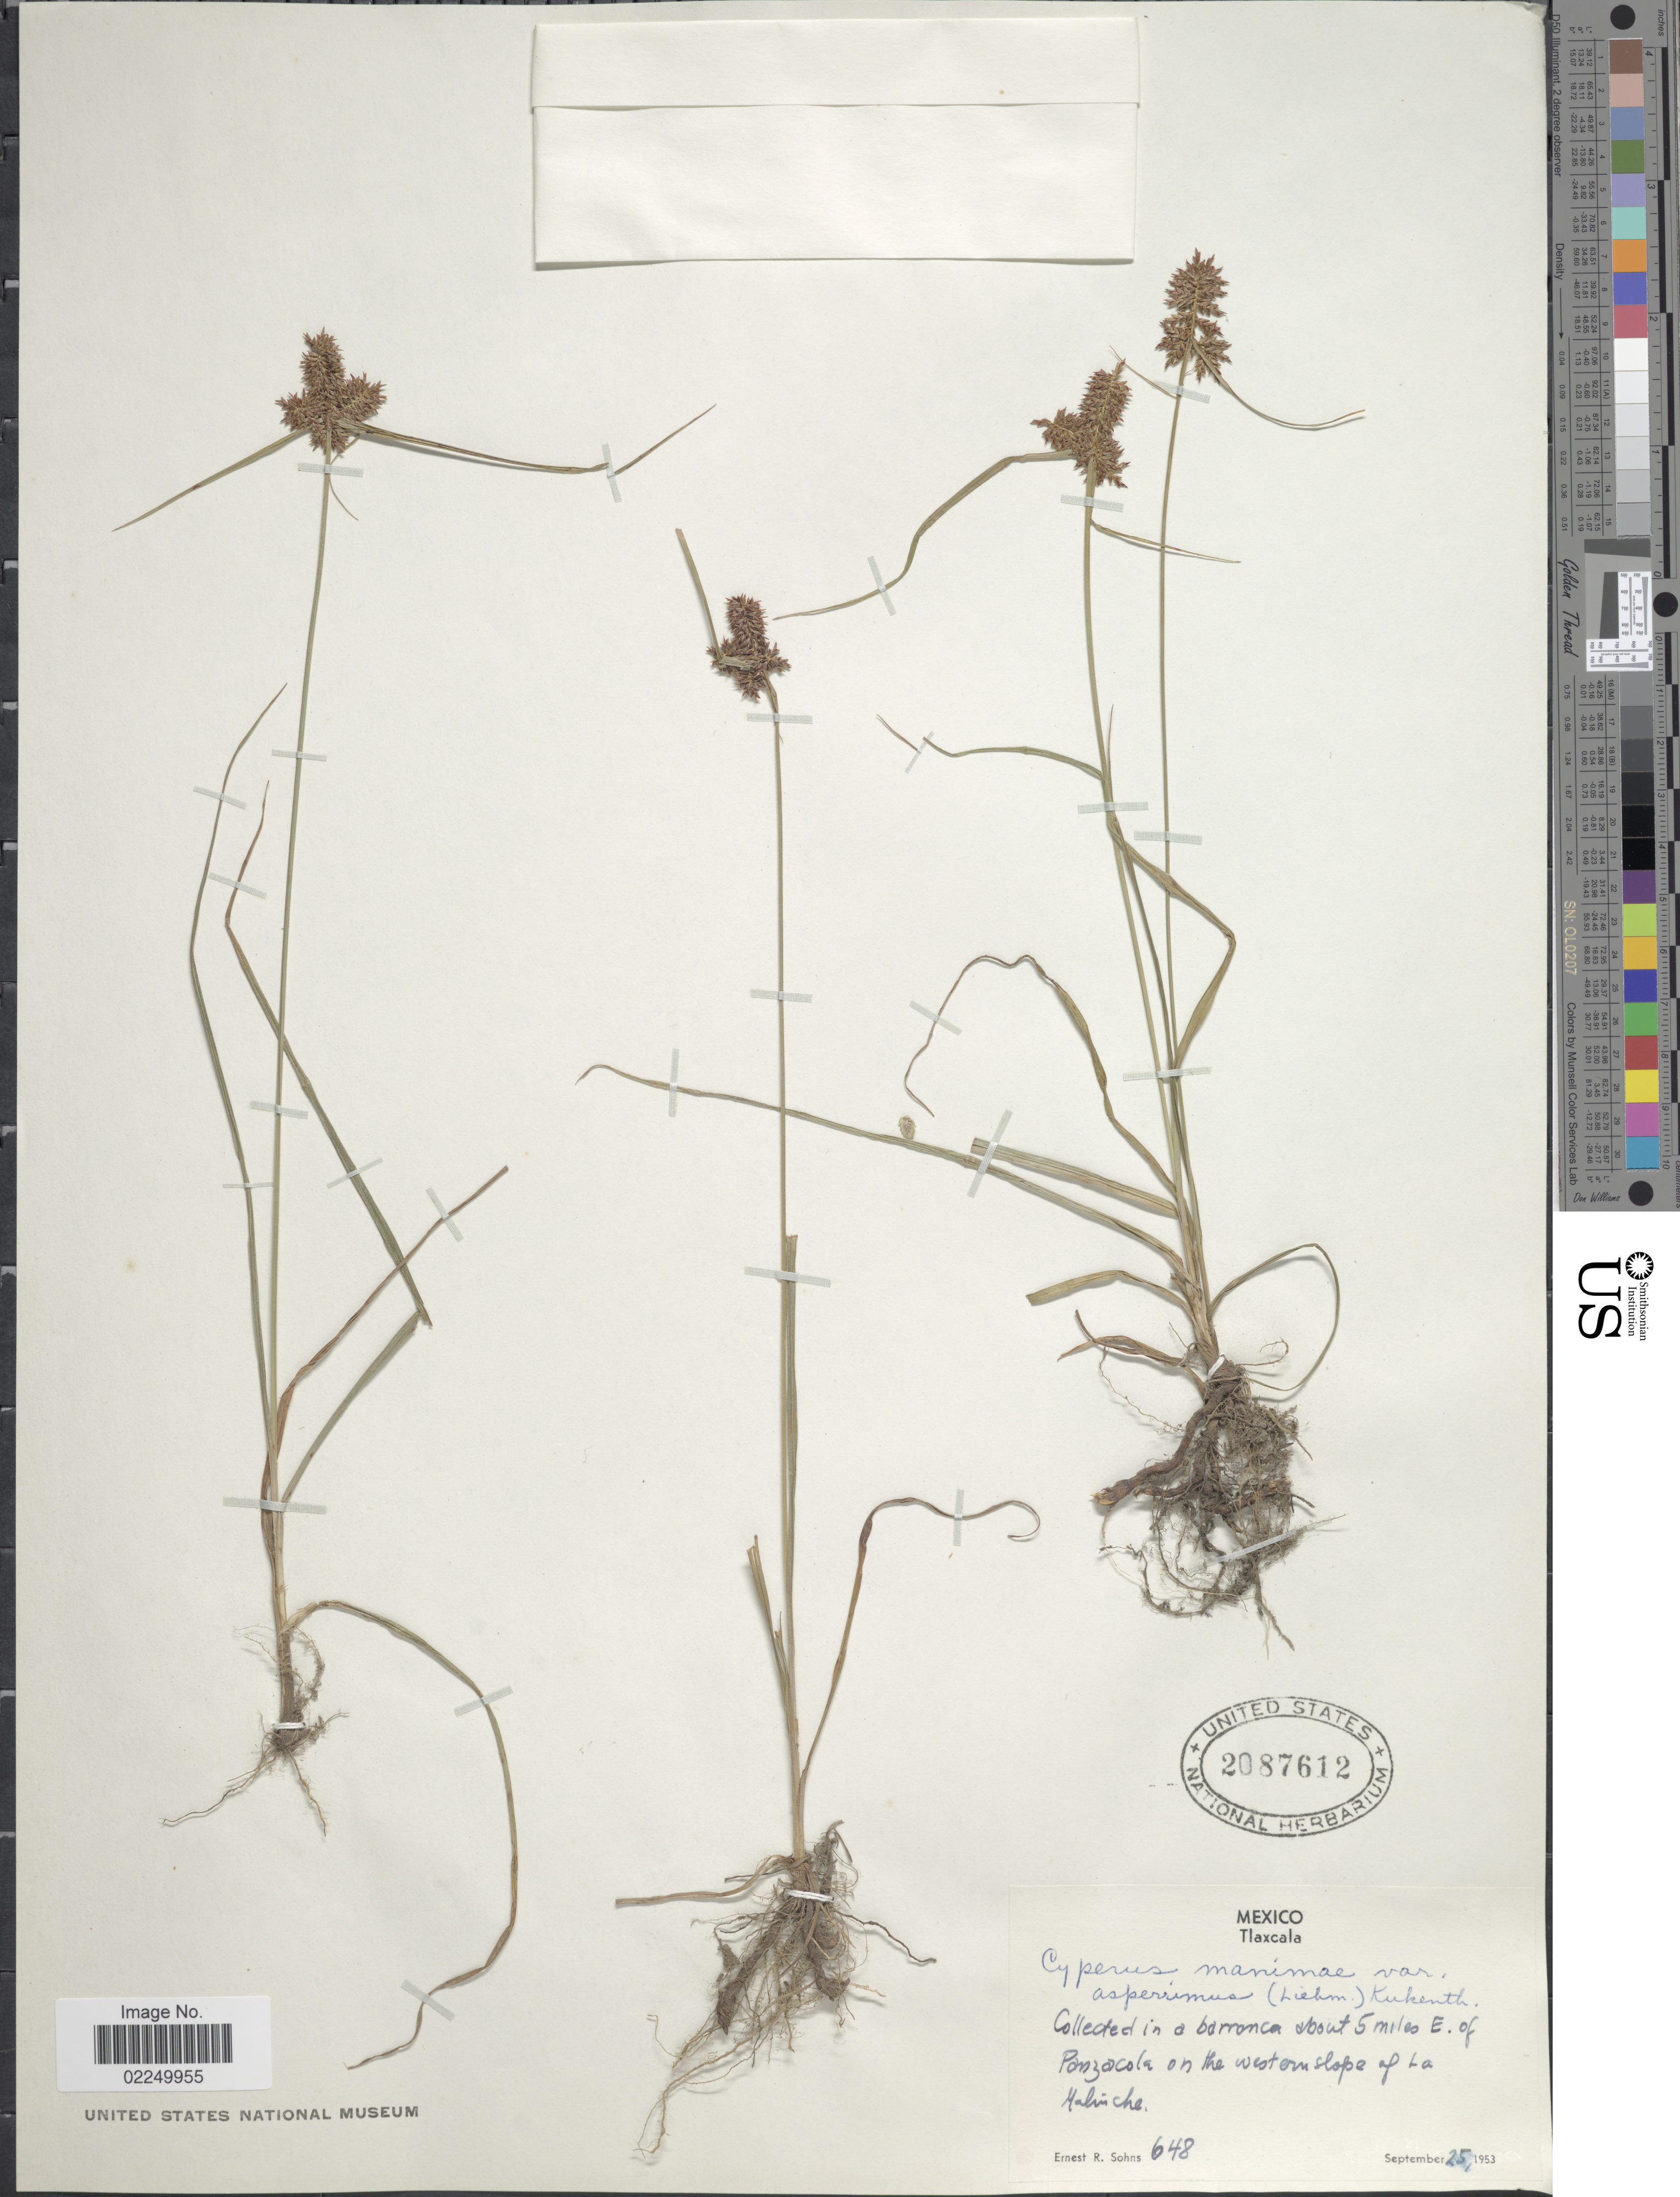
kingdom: Plantae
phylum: Tracheophyta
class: Liliopsida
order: Poales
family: Cyperaceae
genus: Cyperus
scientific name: Cyperus manimae var. asperrimus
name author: (Liebm.) Kük.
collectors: E. R. Sohns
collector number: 648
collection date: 1953-09-25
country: Mexico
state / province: Tlaxcala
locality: In a barranca about 5 miles E. of Panzacola on the western slope of la Halinche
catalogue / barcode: US 2087612